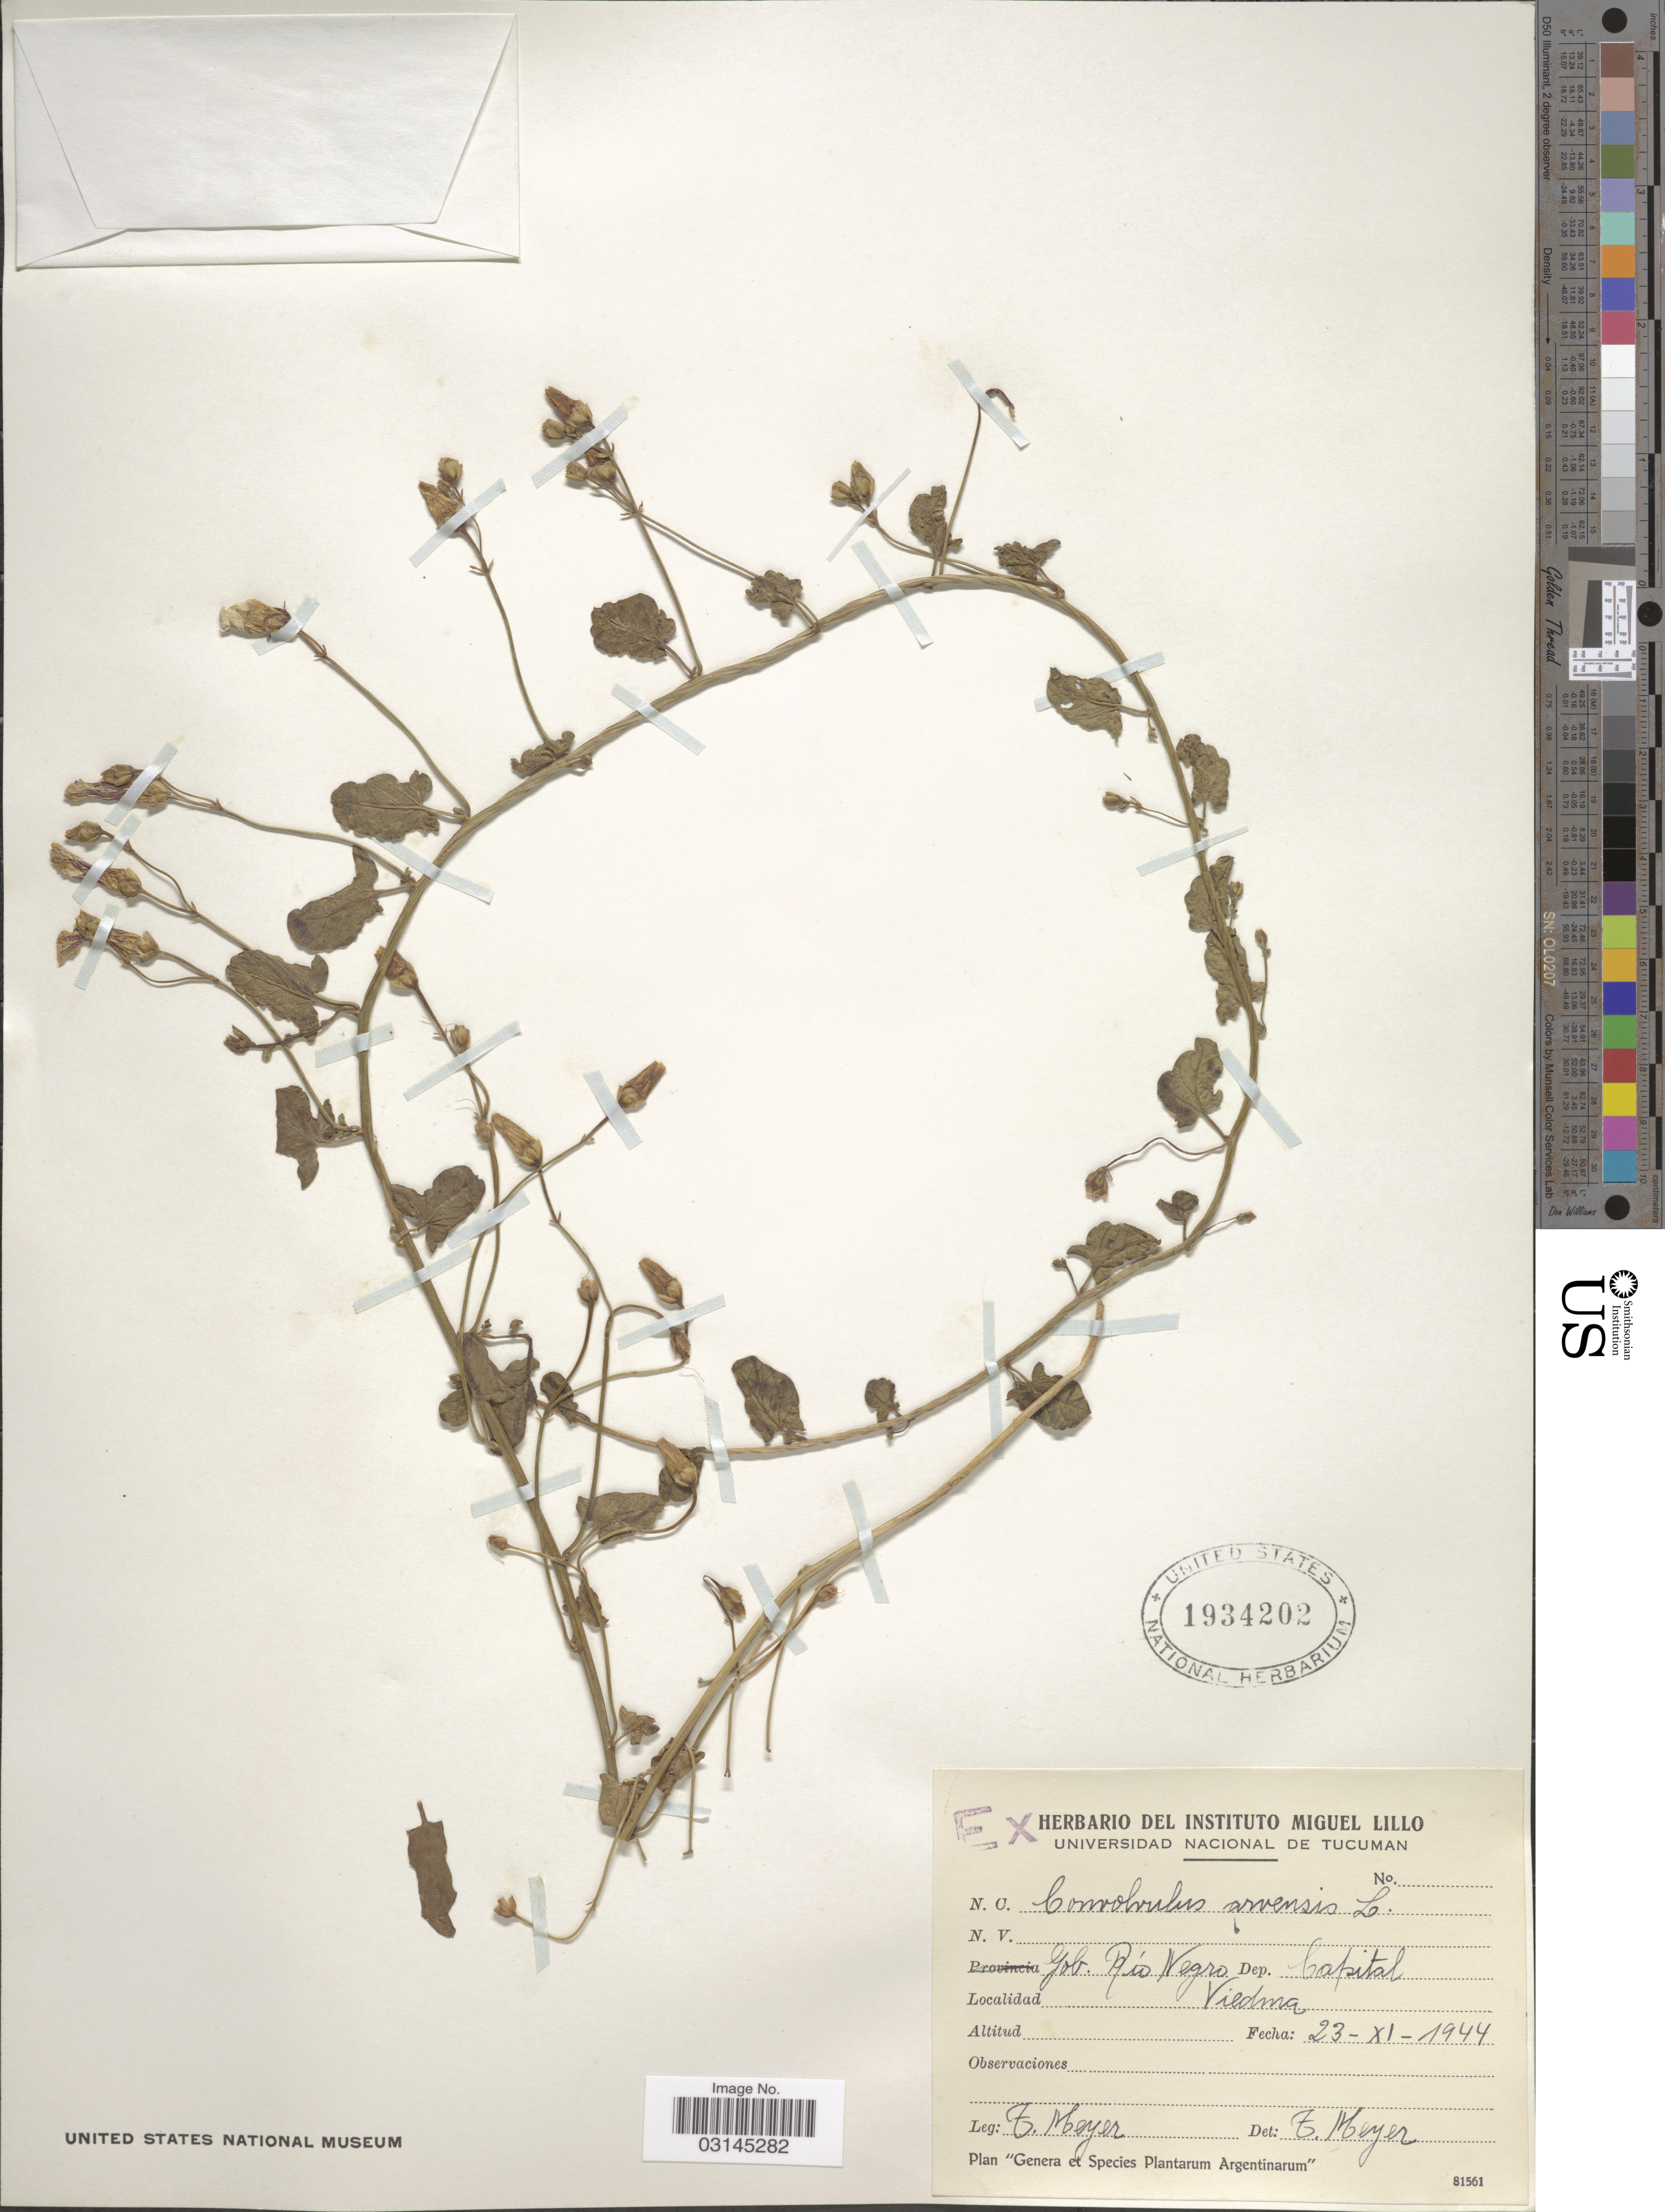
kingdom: Plantae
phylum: Tracheophyta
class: Magnoliopsida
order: Solanales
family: Convolvulaceae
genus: Convolvulus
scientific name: Convolvulus arvensis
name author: L.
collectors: E. Meyer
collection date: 1944-11-23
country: Argentina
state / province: Rio Negro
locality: Gob. Rio Negro, Dep. Capital, Viedma.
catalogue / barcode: US 1934202